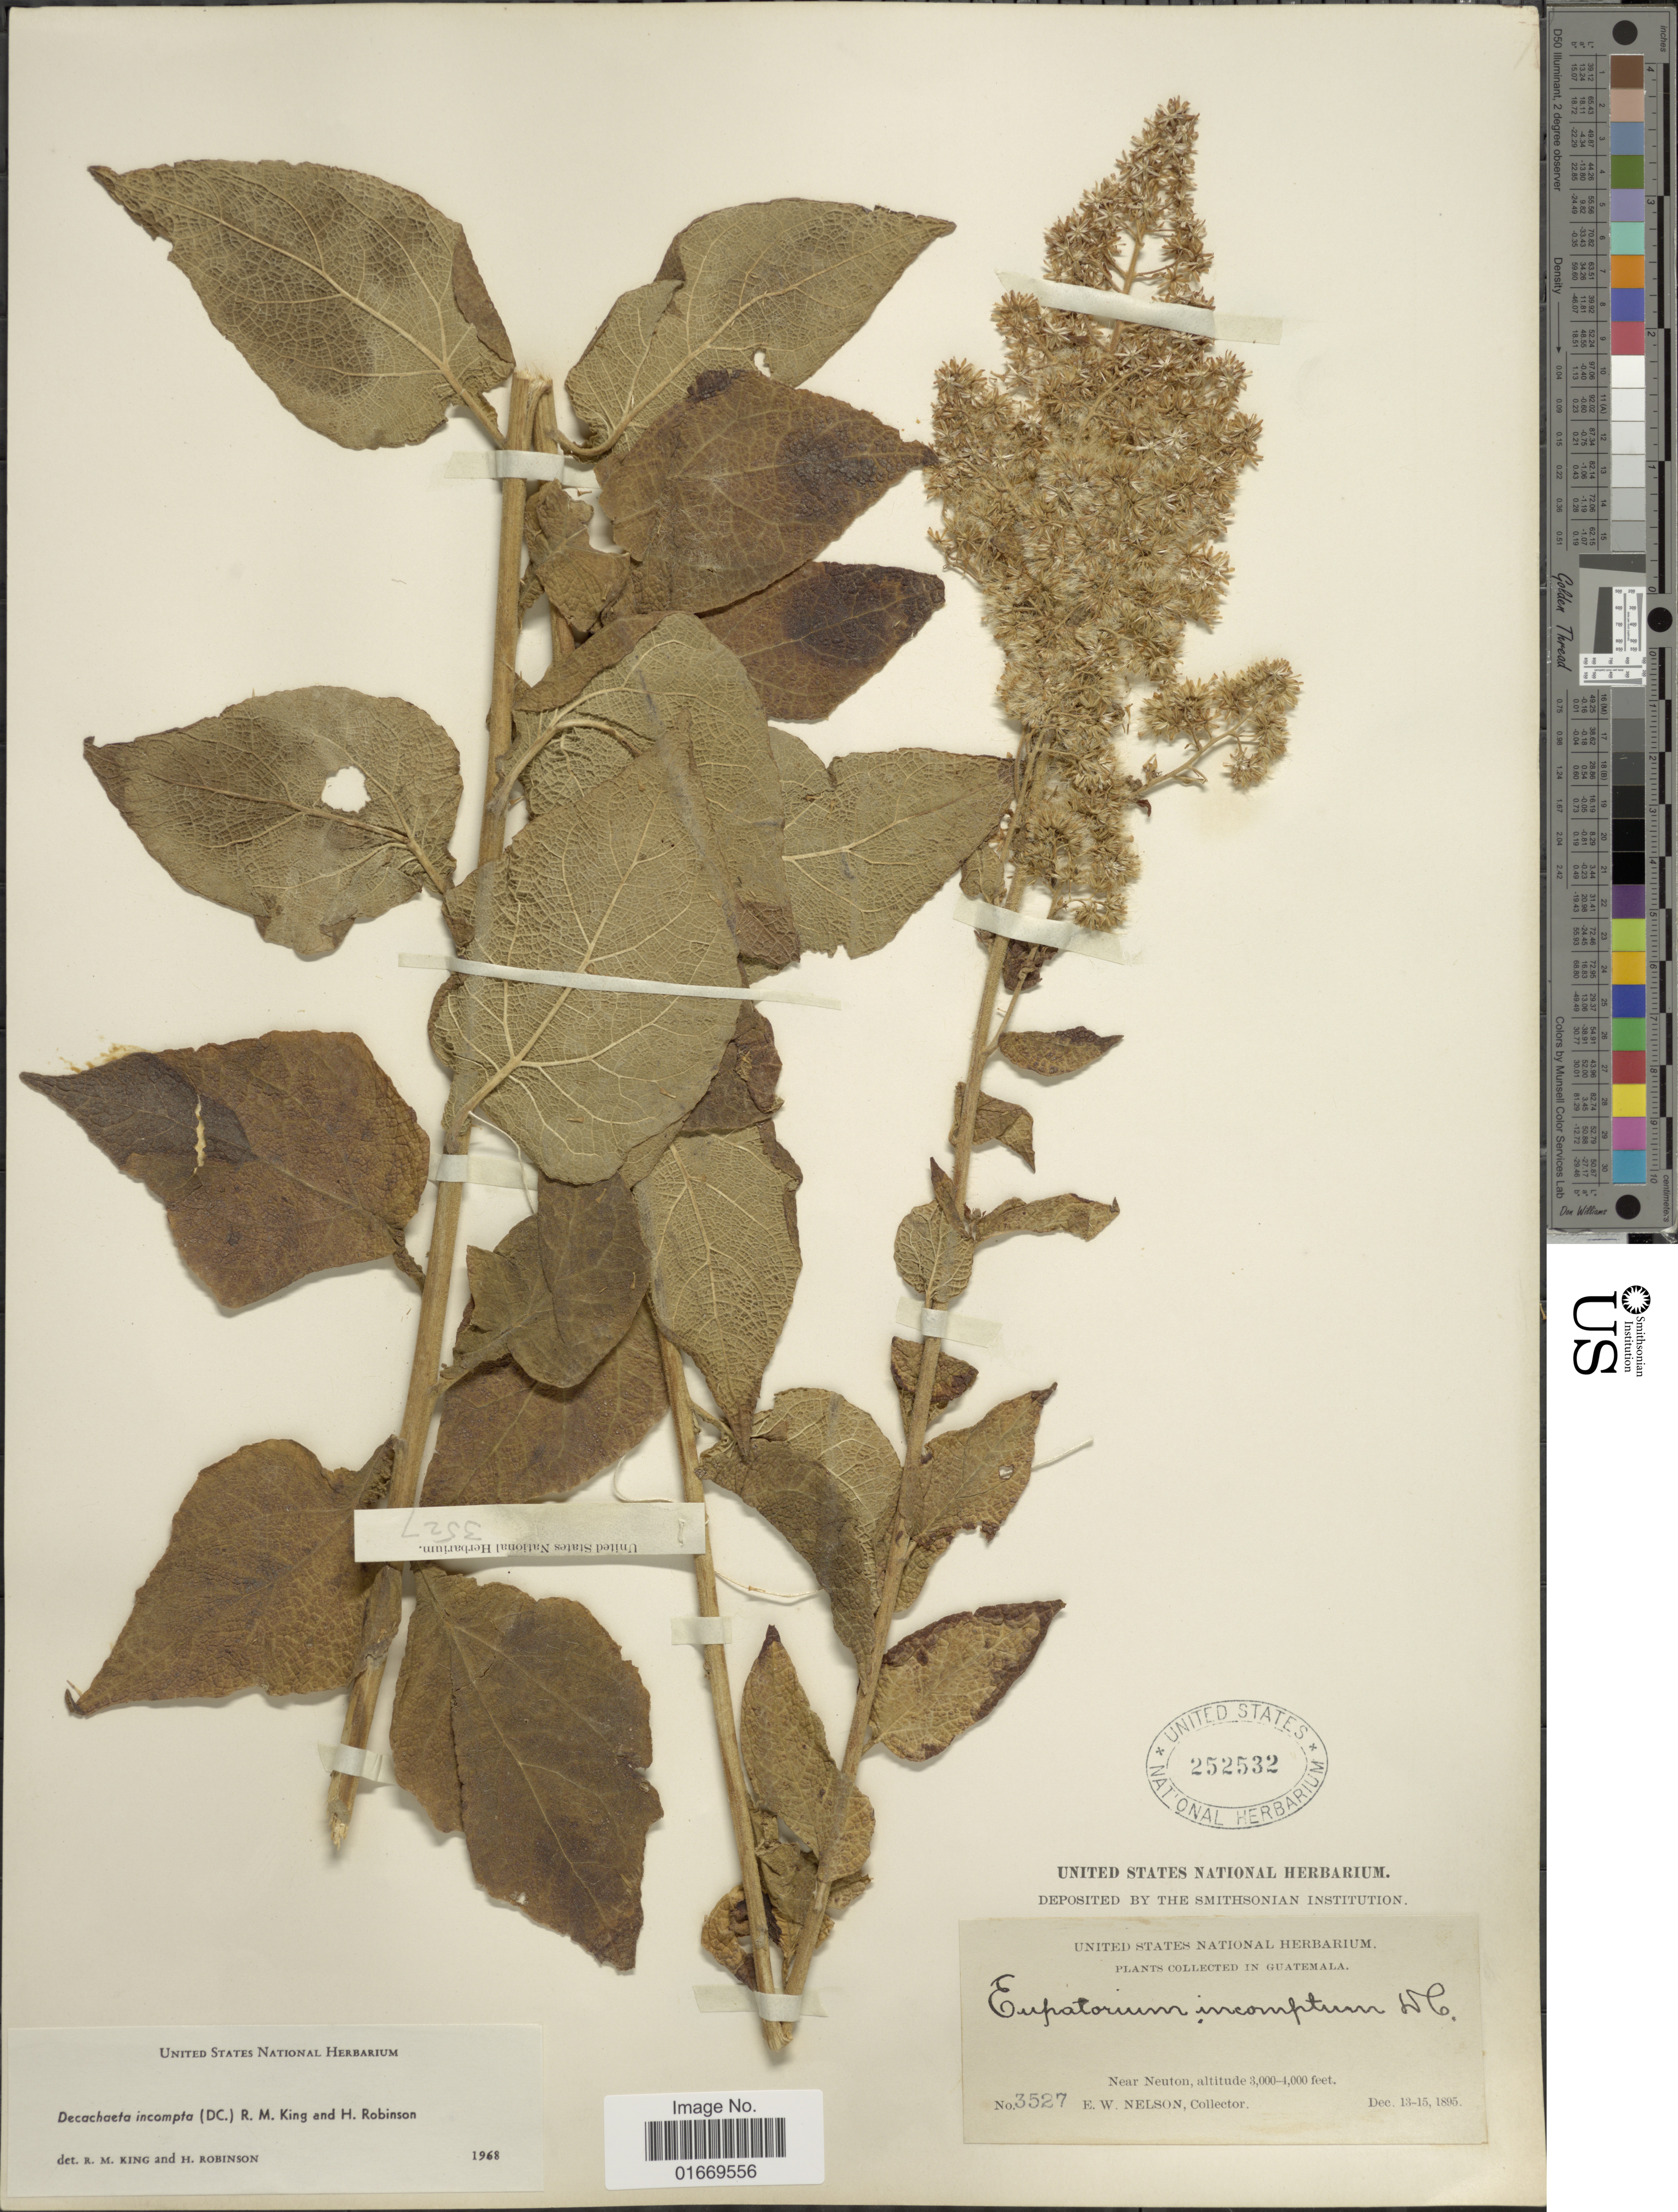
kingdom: Plantae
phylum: Tracheophyta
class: Magnoliopsida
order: Asterales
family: Asteraceae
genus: Decachaeta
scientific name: Decachaeta incompta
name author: (DC.) R.M. King & H. Rob.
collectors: E. W. Nelson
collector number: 3527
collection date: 1895-12-13/1895-12-15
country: Guatemala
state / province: Guatemala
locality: Near Nueton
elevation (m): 914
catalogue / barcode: US 252532